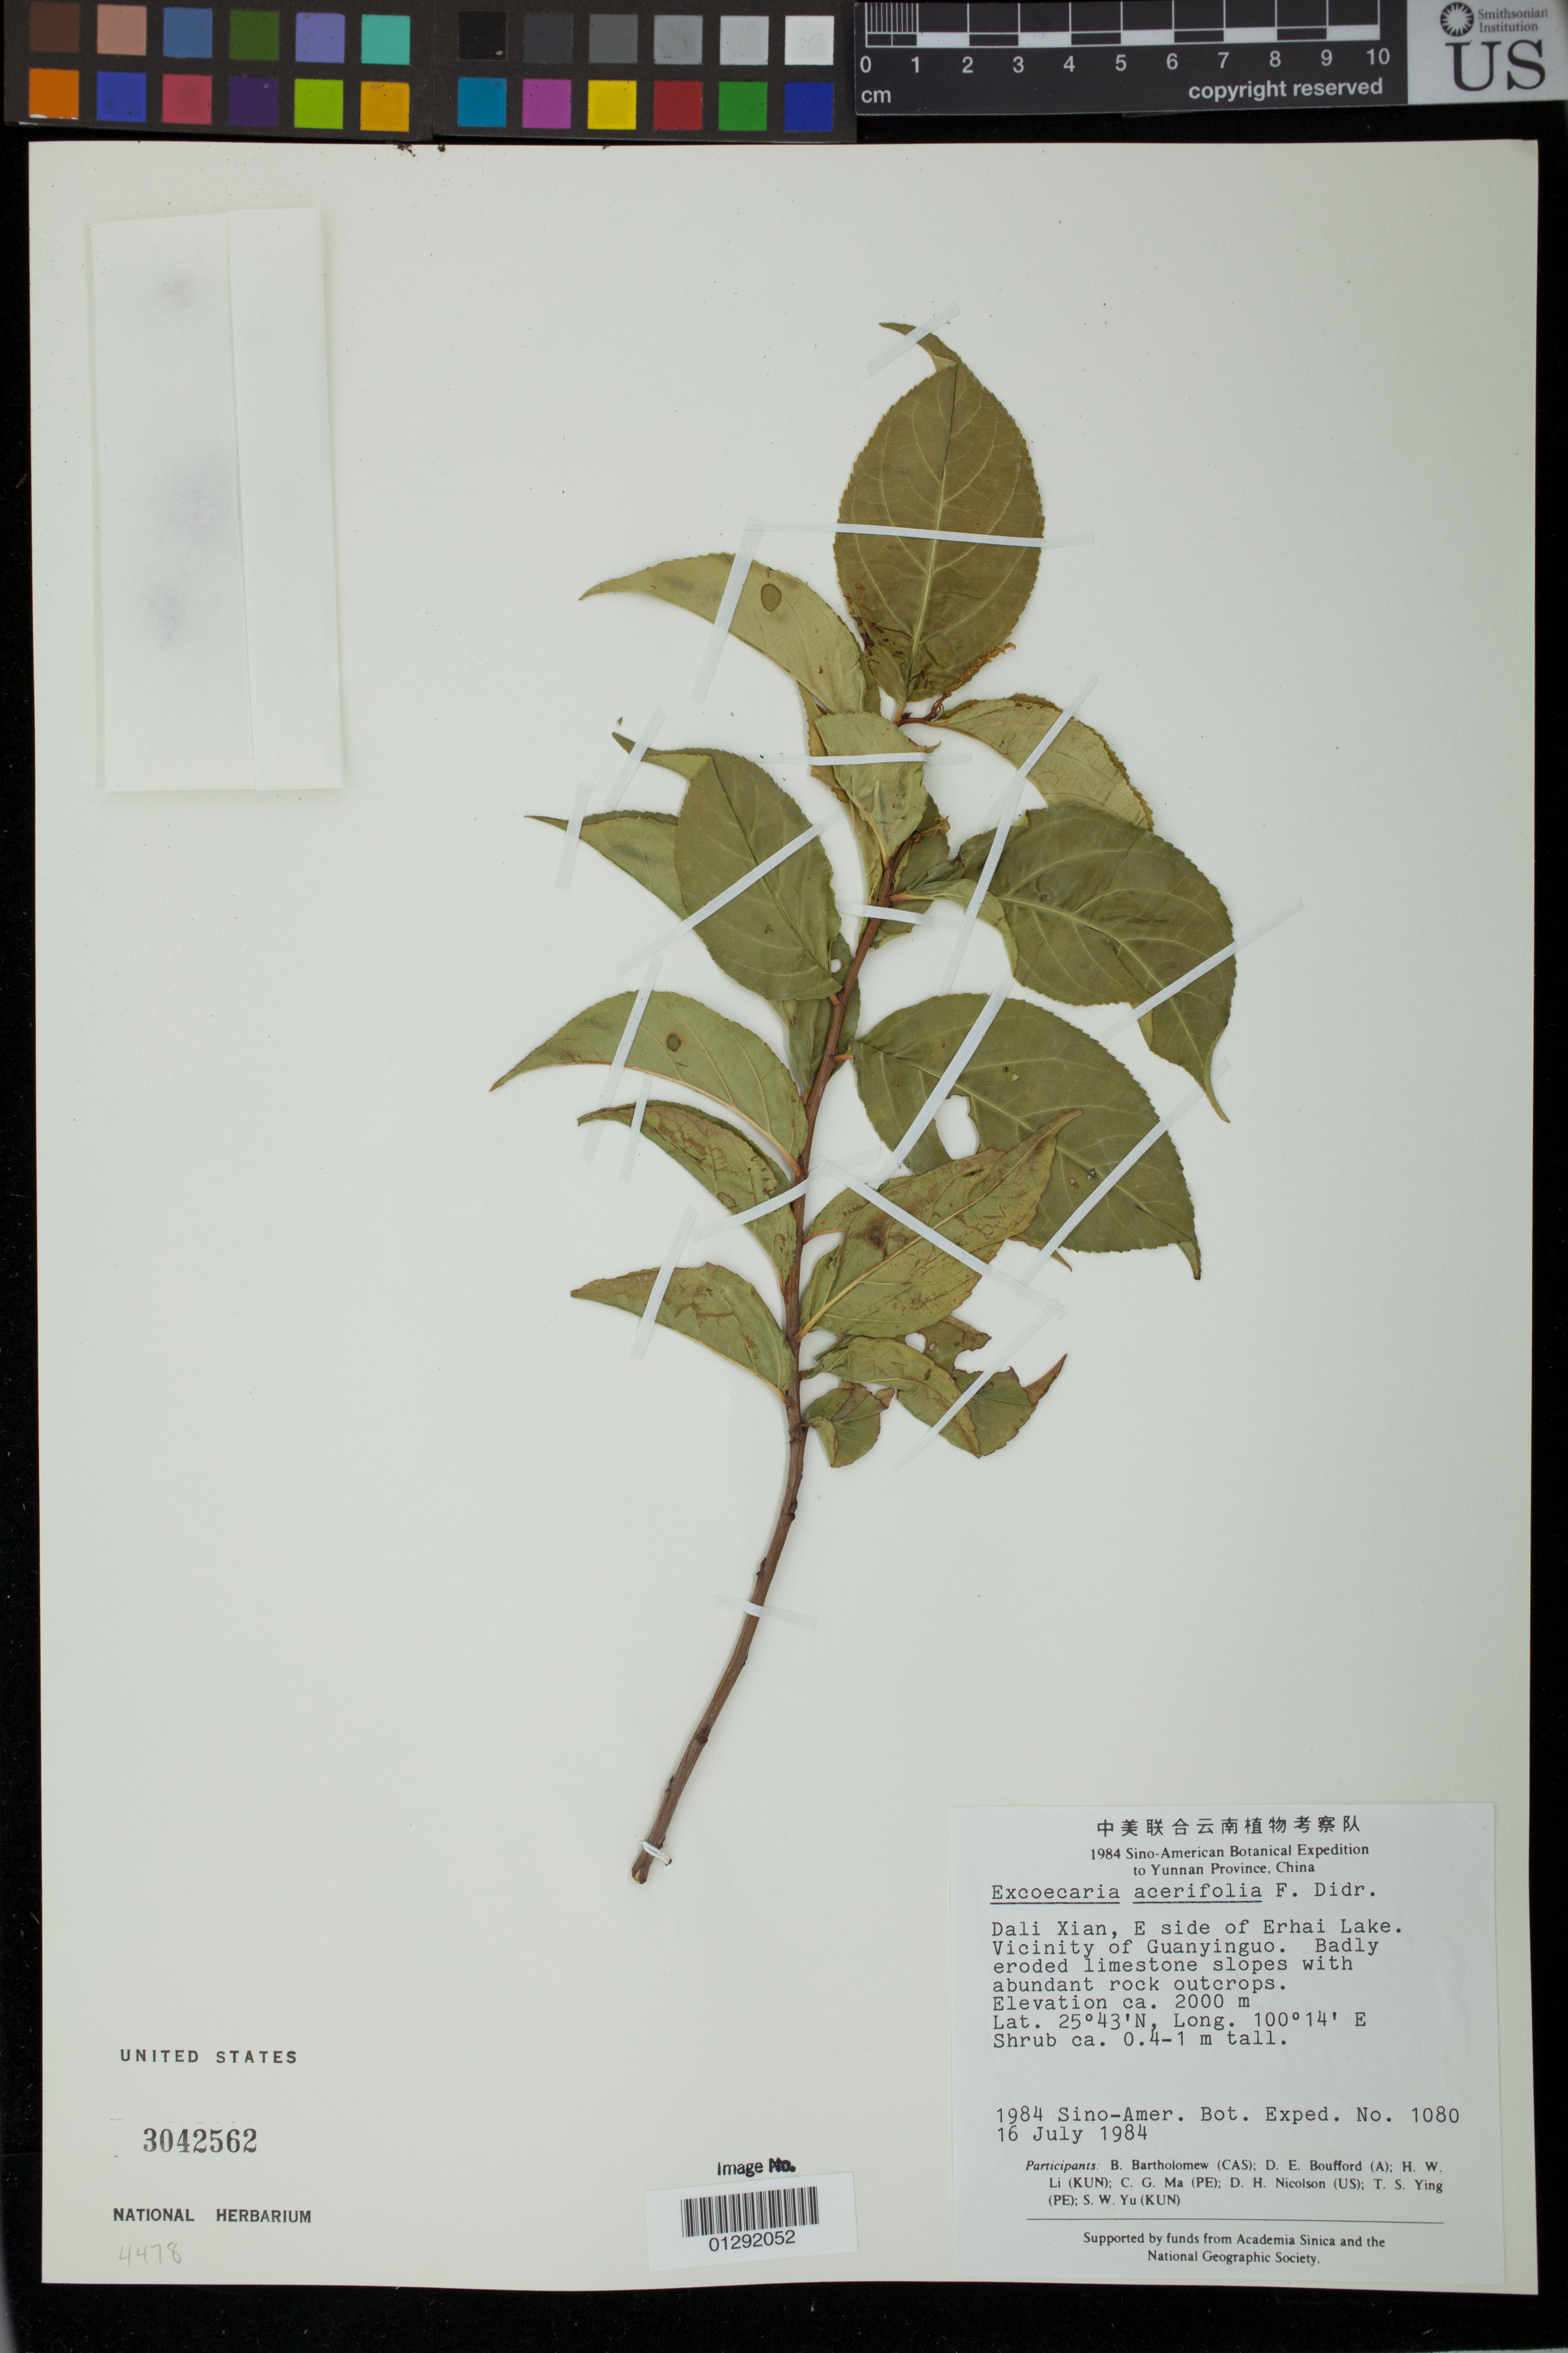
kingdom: Plantae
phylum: Tracheophyta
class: Magnoliopsida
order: Malpighiales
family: Euphorbiaceae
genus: Excoecaria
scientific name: Excoecaria acerifolia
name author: Didr.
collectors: B. Bartholomew, D. Bouffod, H. W. Li & C. Ma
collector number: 1080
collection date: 1984-07-16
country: China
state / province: Yunnan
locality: Dali Xian, E side of Erhai Lake. Vicinity of Guanyinguo.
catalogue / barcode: US 3042562